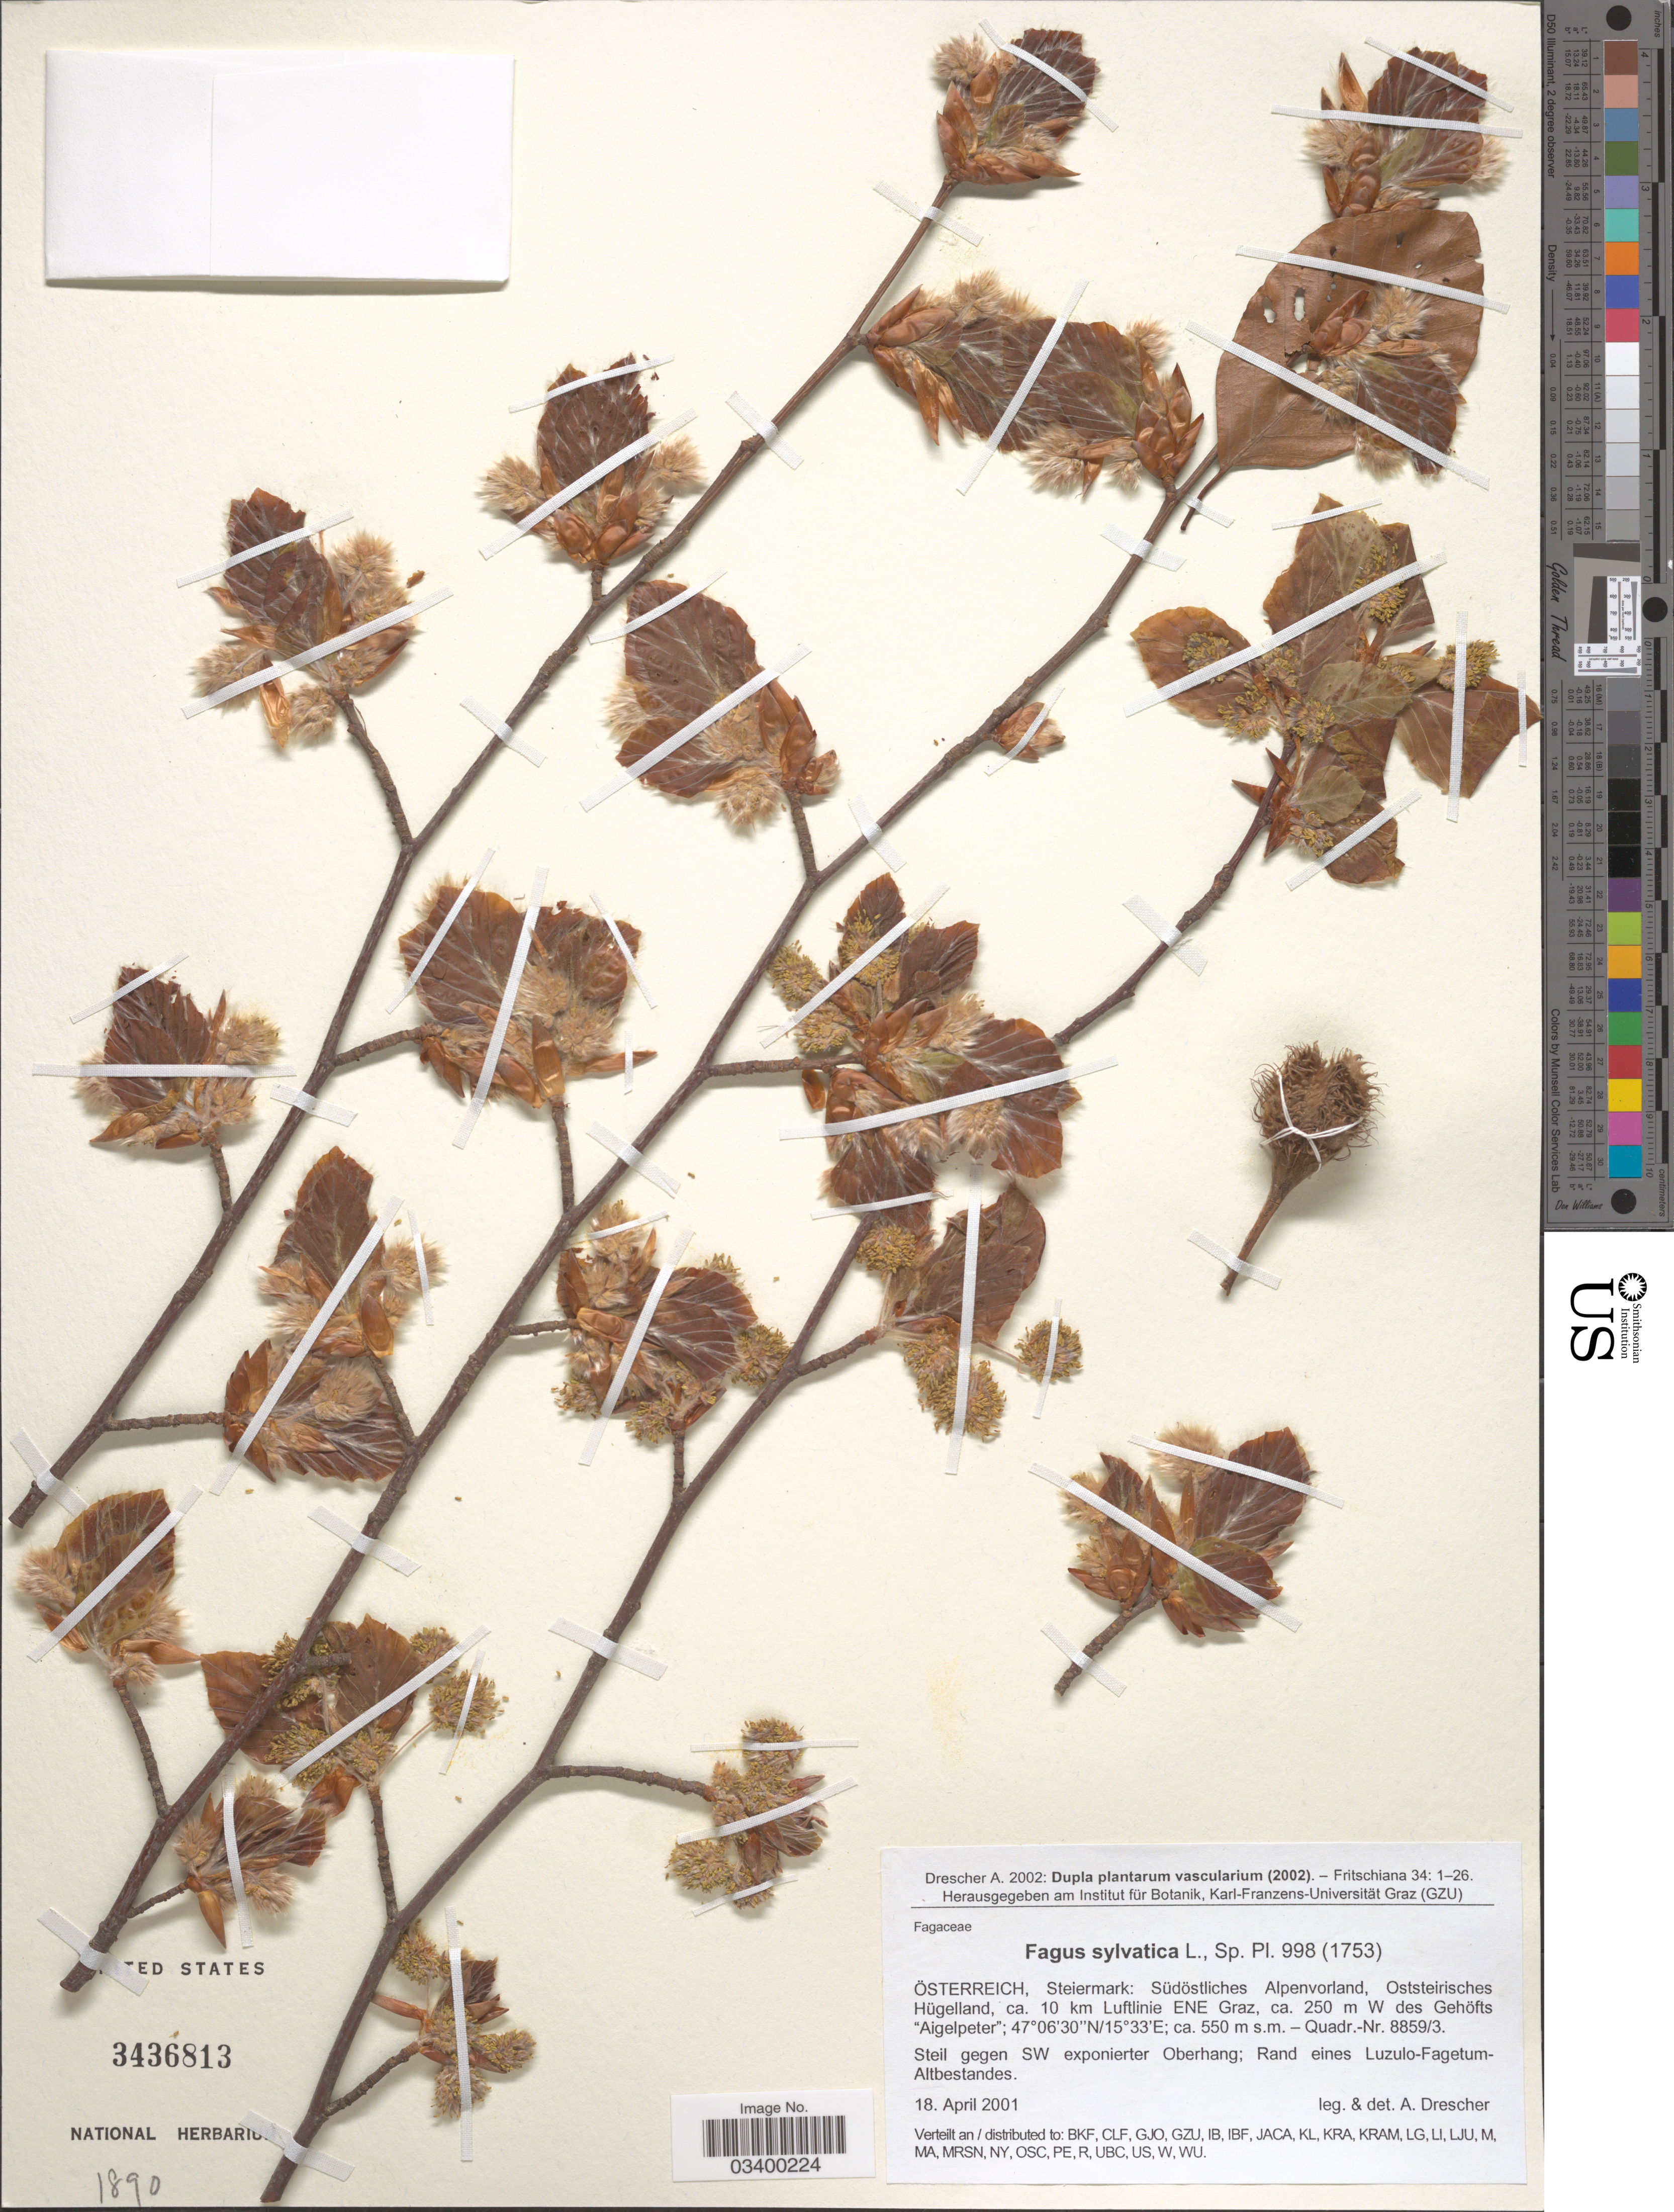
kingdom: Plantae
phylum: Tracheophyta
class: Magnoliopsida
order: Fagales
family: Fagaceae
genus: Fagus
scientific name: Fagus sylvatica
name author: L.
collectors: A. Drescher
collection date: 2001-04-18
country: Austria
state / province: Steiermark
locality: Österreich, Steiermark: Südöstliches Alpenvorland, Oststeirisches Hügelland, ca. 10 km Luftlinie ENE Graz, ca. 250 m W des Gehöfts "Aigelpeter".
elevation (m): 550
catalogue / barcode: US 3436813